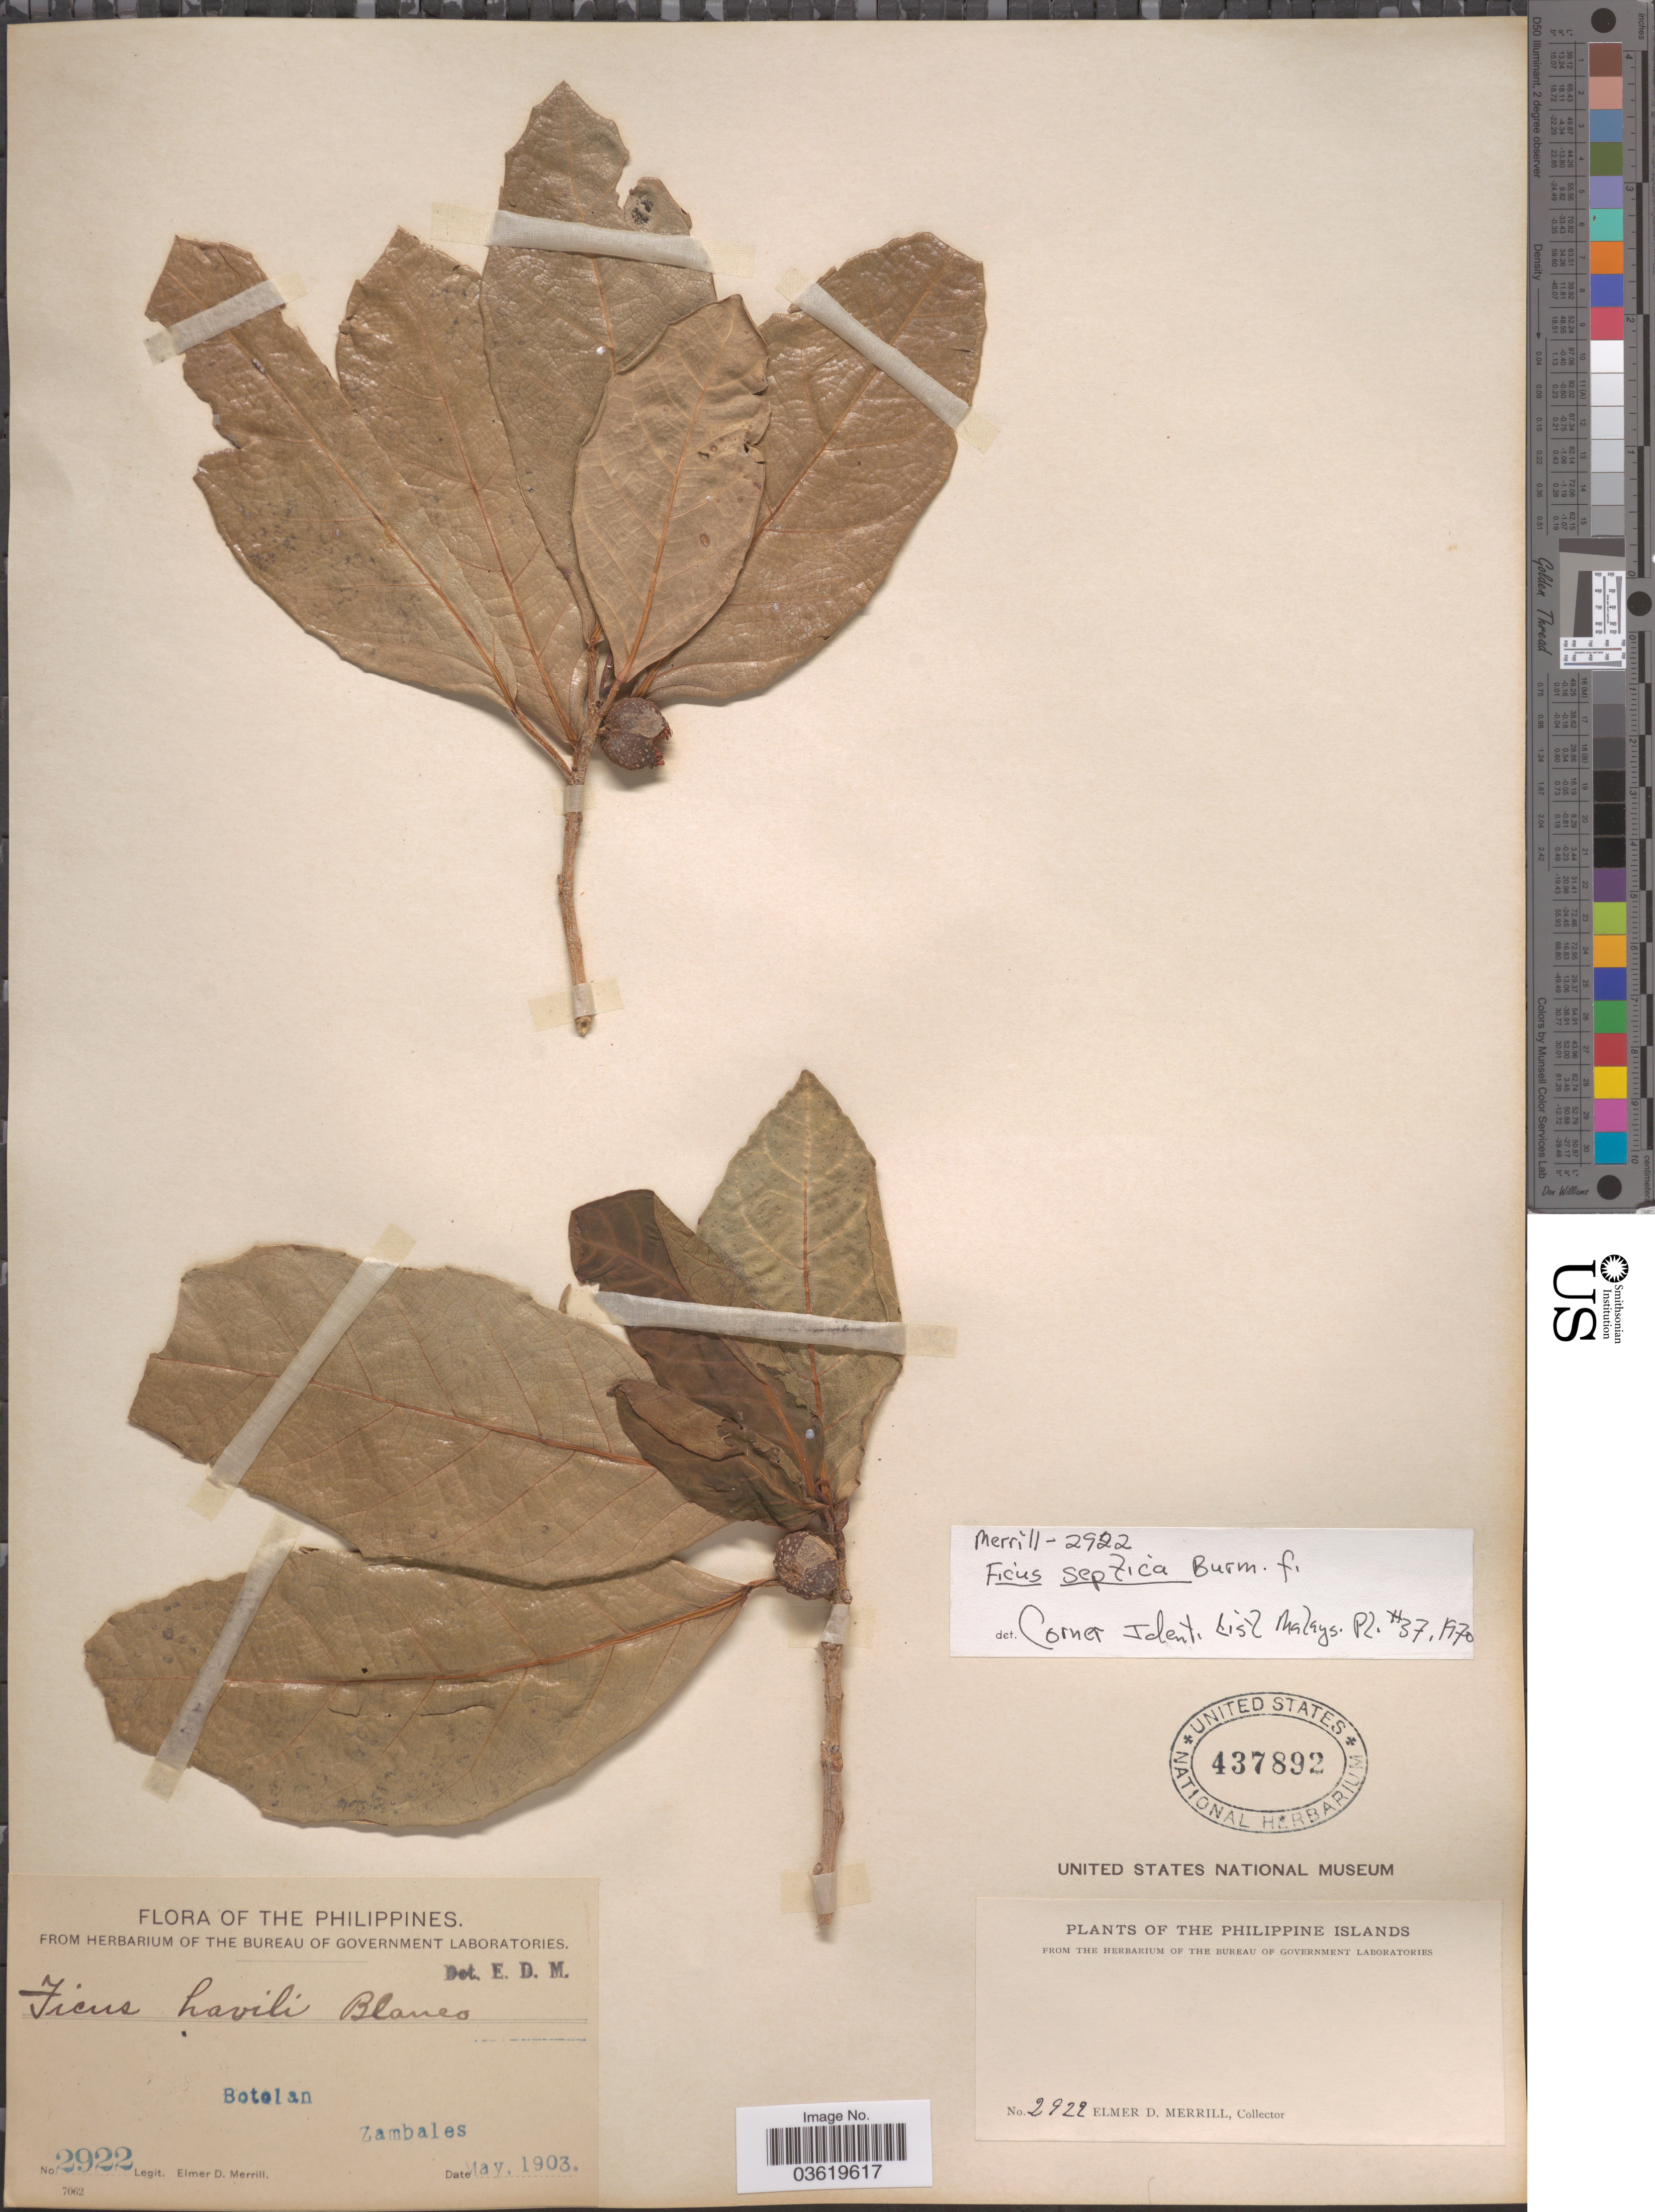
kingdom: Plantae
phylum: Tracheophyta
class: Magnoliopsida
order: Rosales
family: Moraceae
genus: Ficus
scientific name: Ficus septica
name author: Burm. f.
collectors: E. D. Merrill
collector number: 2922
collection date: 1903-05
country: Philippines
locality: Philippine Islands. Botolan. Zambales.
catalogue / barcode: US 437892